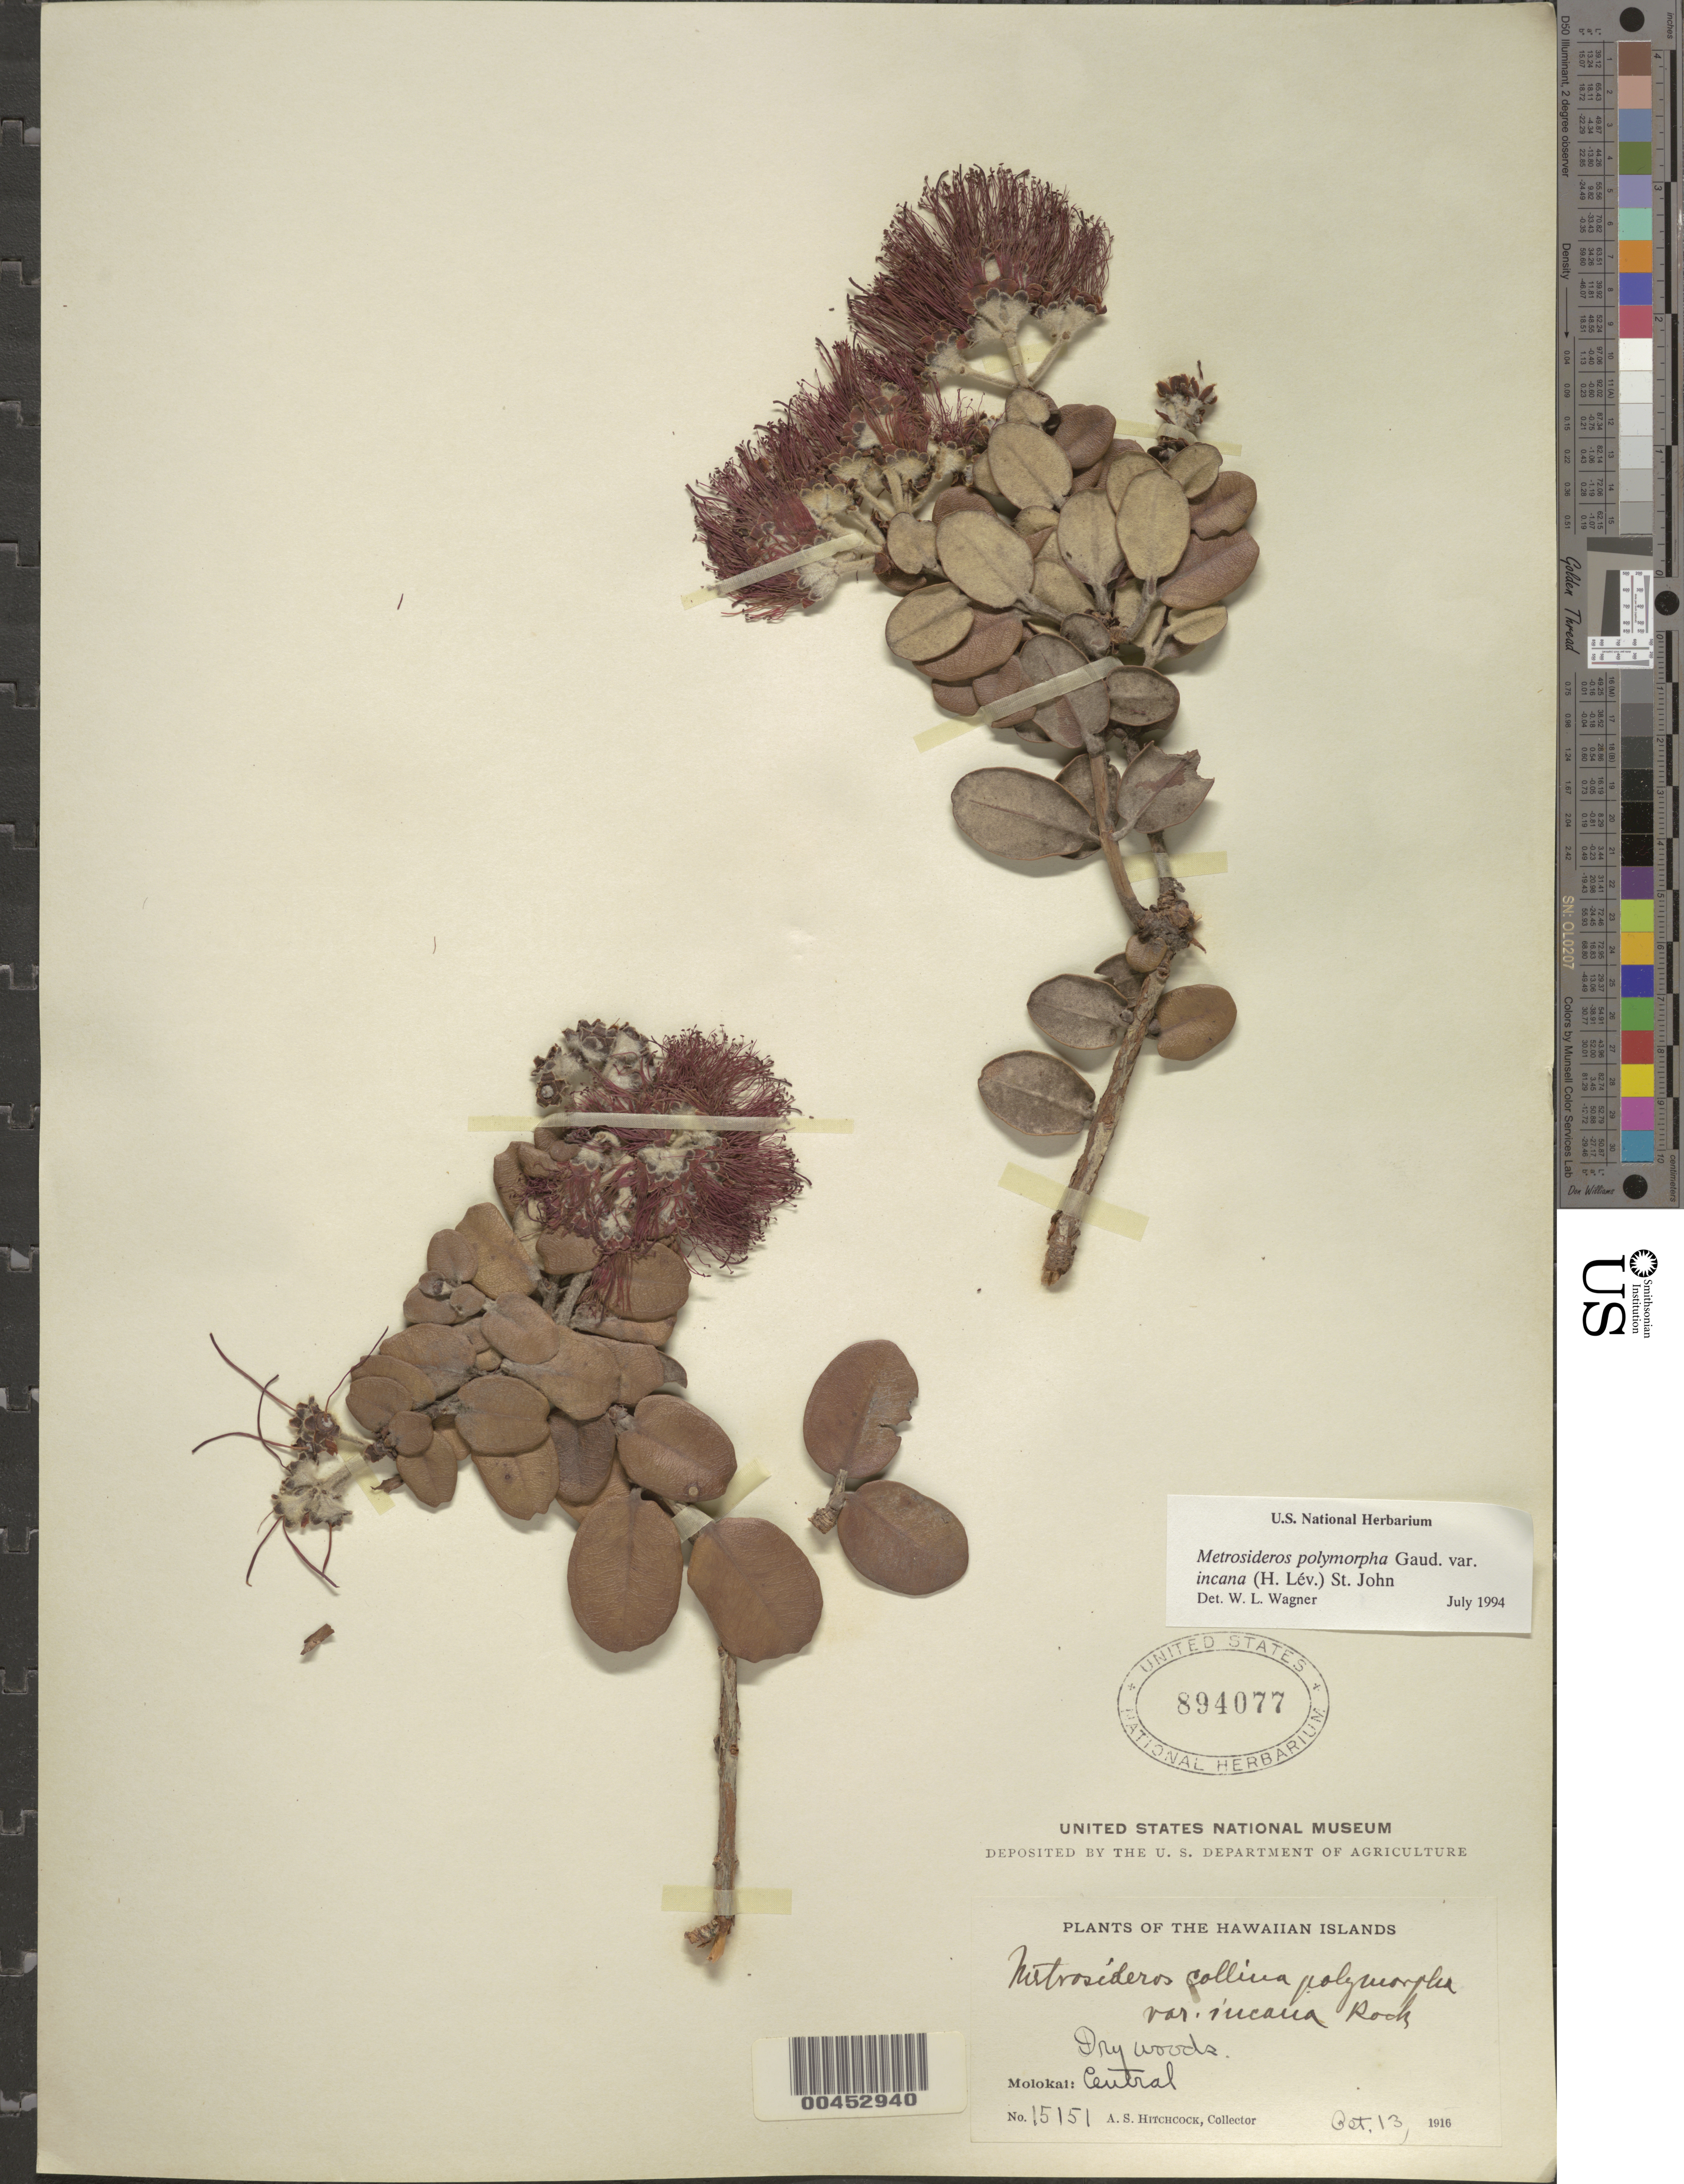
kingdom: Plantae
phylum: Tracheophyta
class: Magnoliopsida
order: Myrtales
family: Myrtaceae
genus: Metrosideros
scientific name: Metrosideros polymorpha var. incana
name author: H. St. John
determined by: Wagner, W. L., (BOT), Smithsonian Institution - National Museum of Natural History (UNITED STATES)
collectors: A. S. Hitchcock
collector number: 15151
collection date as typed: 13 Oct 1916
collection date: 1916-10-13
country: United States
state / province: Hawaii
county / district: Maui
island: Moloka'i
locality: Central Molokai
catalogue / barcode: US 894077